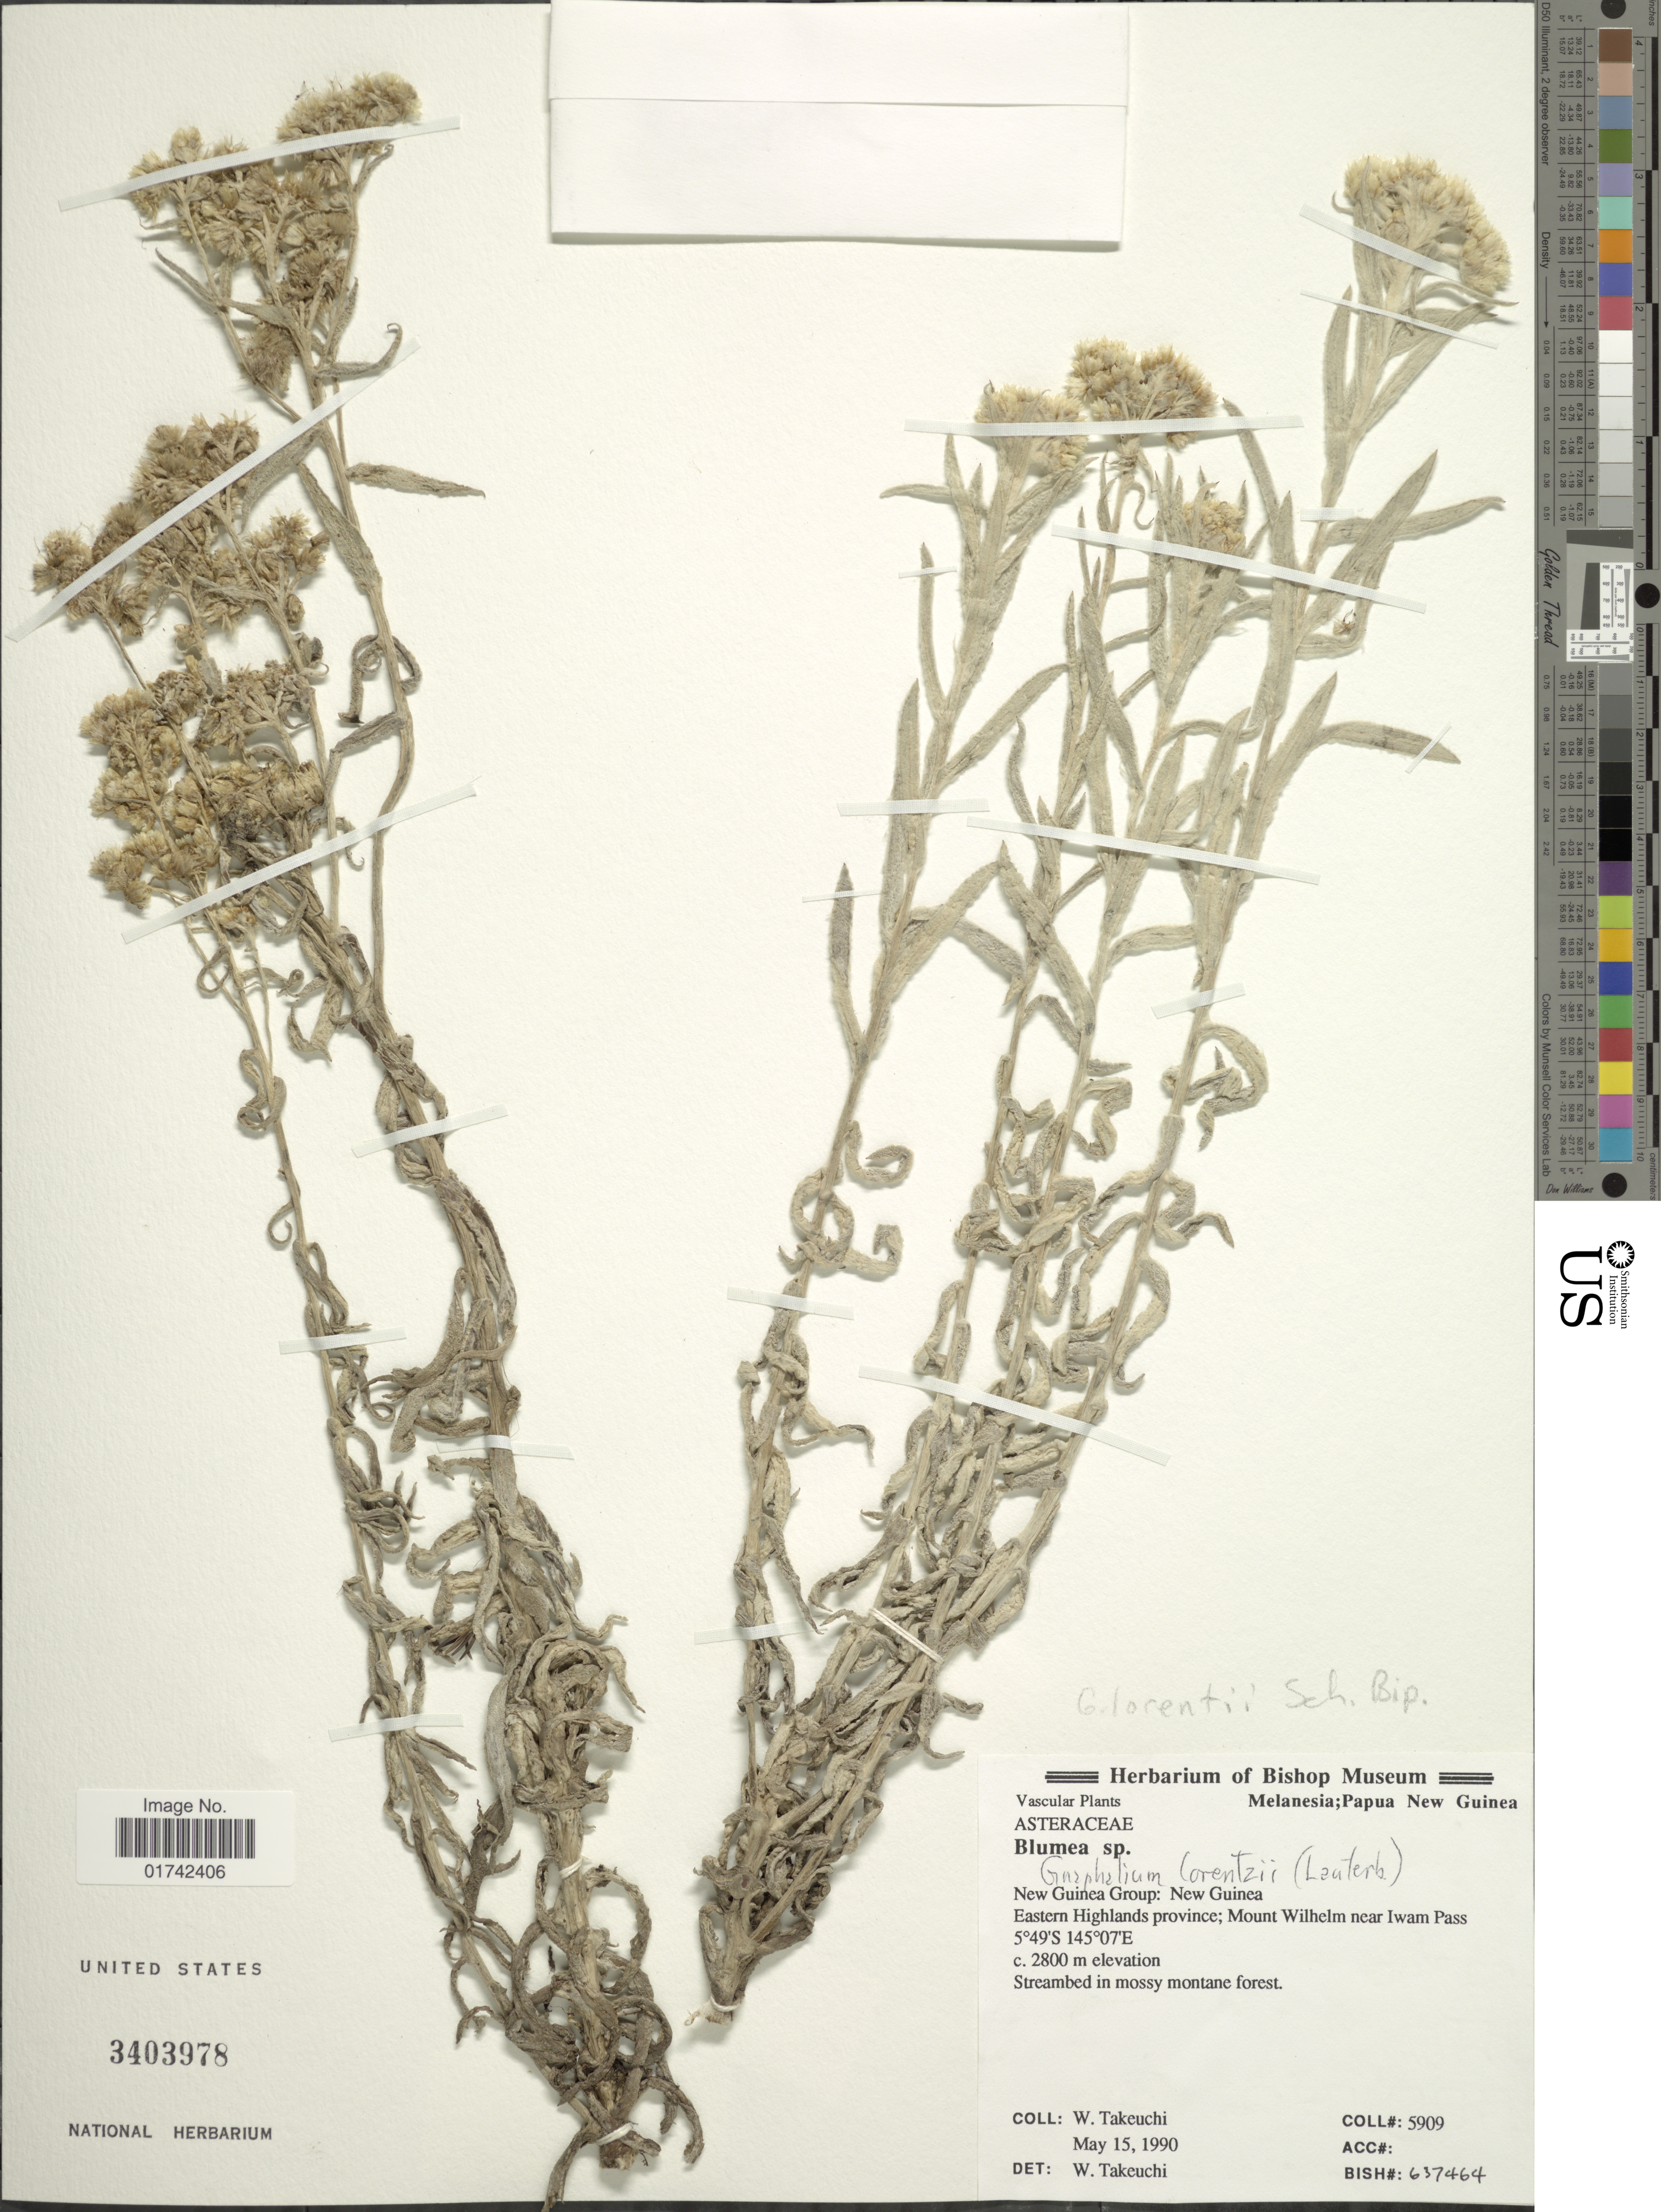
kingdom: Plantae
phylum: Tracheophyta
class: Magnoliopsida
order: Asterales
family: Asteraceae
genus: Helichrysum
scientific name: Helichrysum armenium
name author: DC.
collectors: W. Takeuchi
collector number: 5909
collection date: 1990-05-15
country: Papua New Guinea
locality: New Guinea Group, New Guinea, Eastern Highlands province, Mount Wilhelm near Iwam Pass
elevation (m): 2800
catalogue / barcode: US 3403978